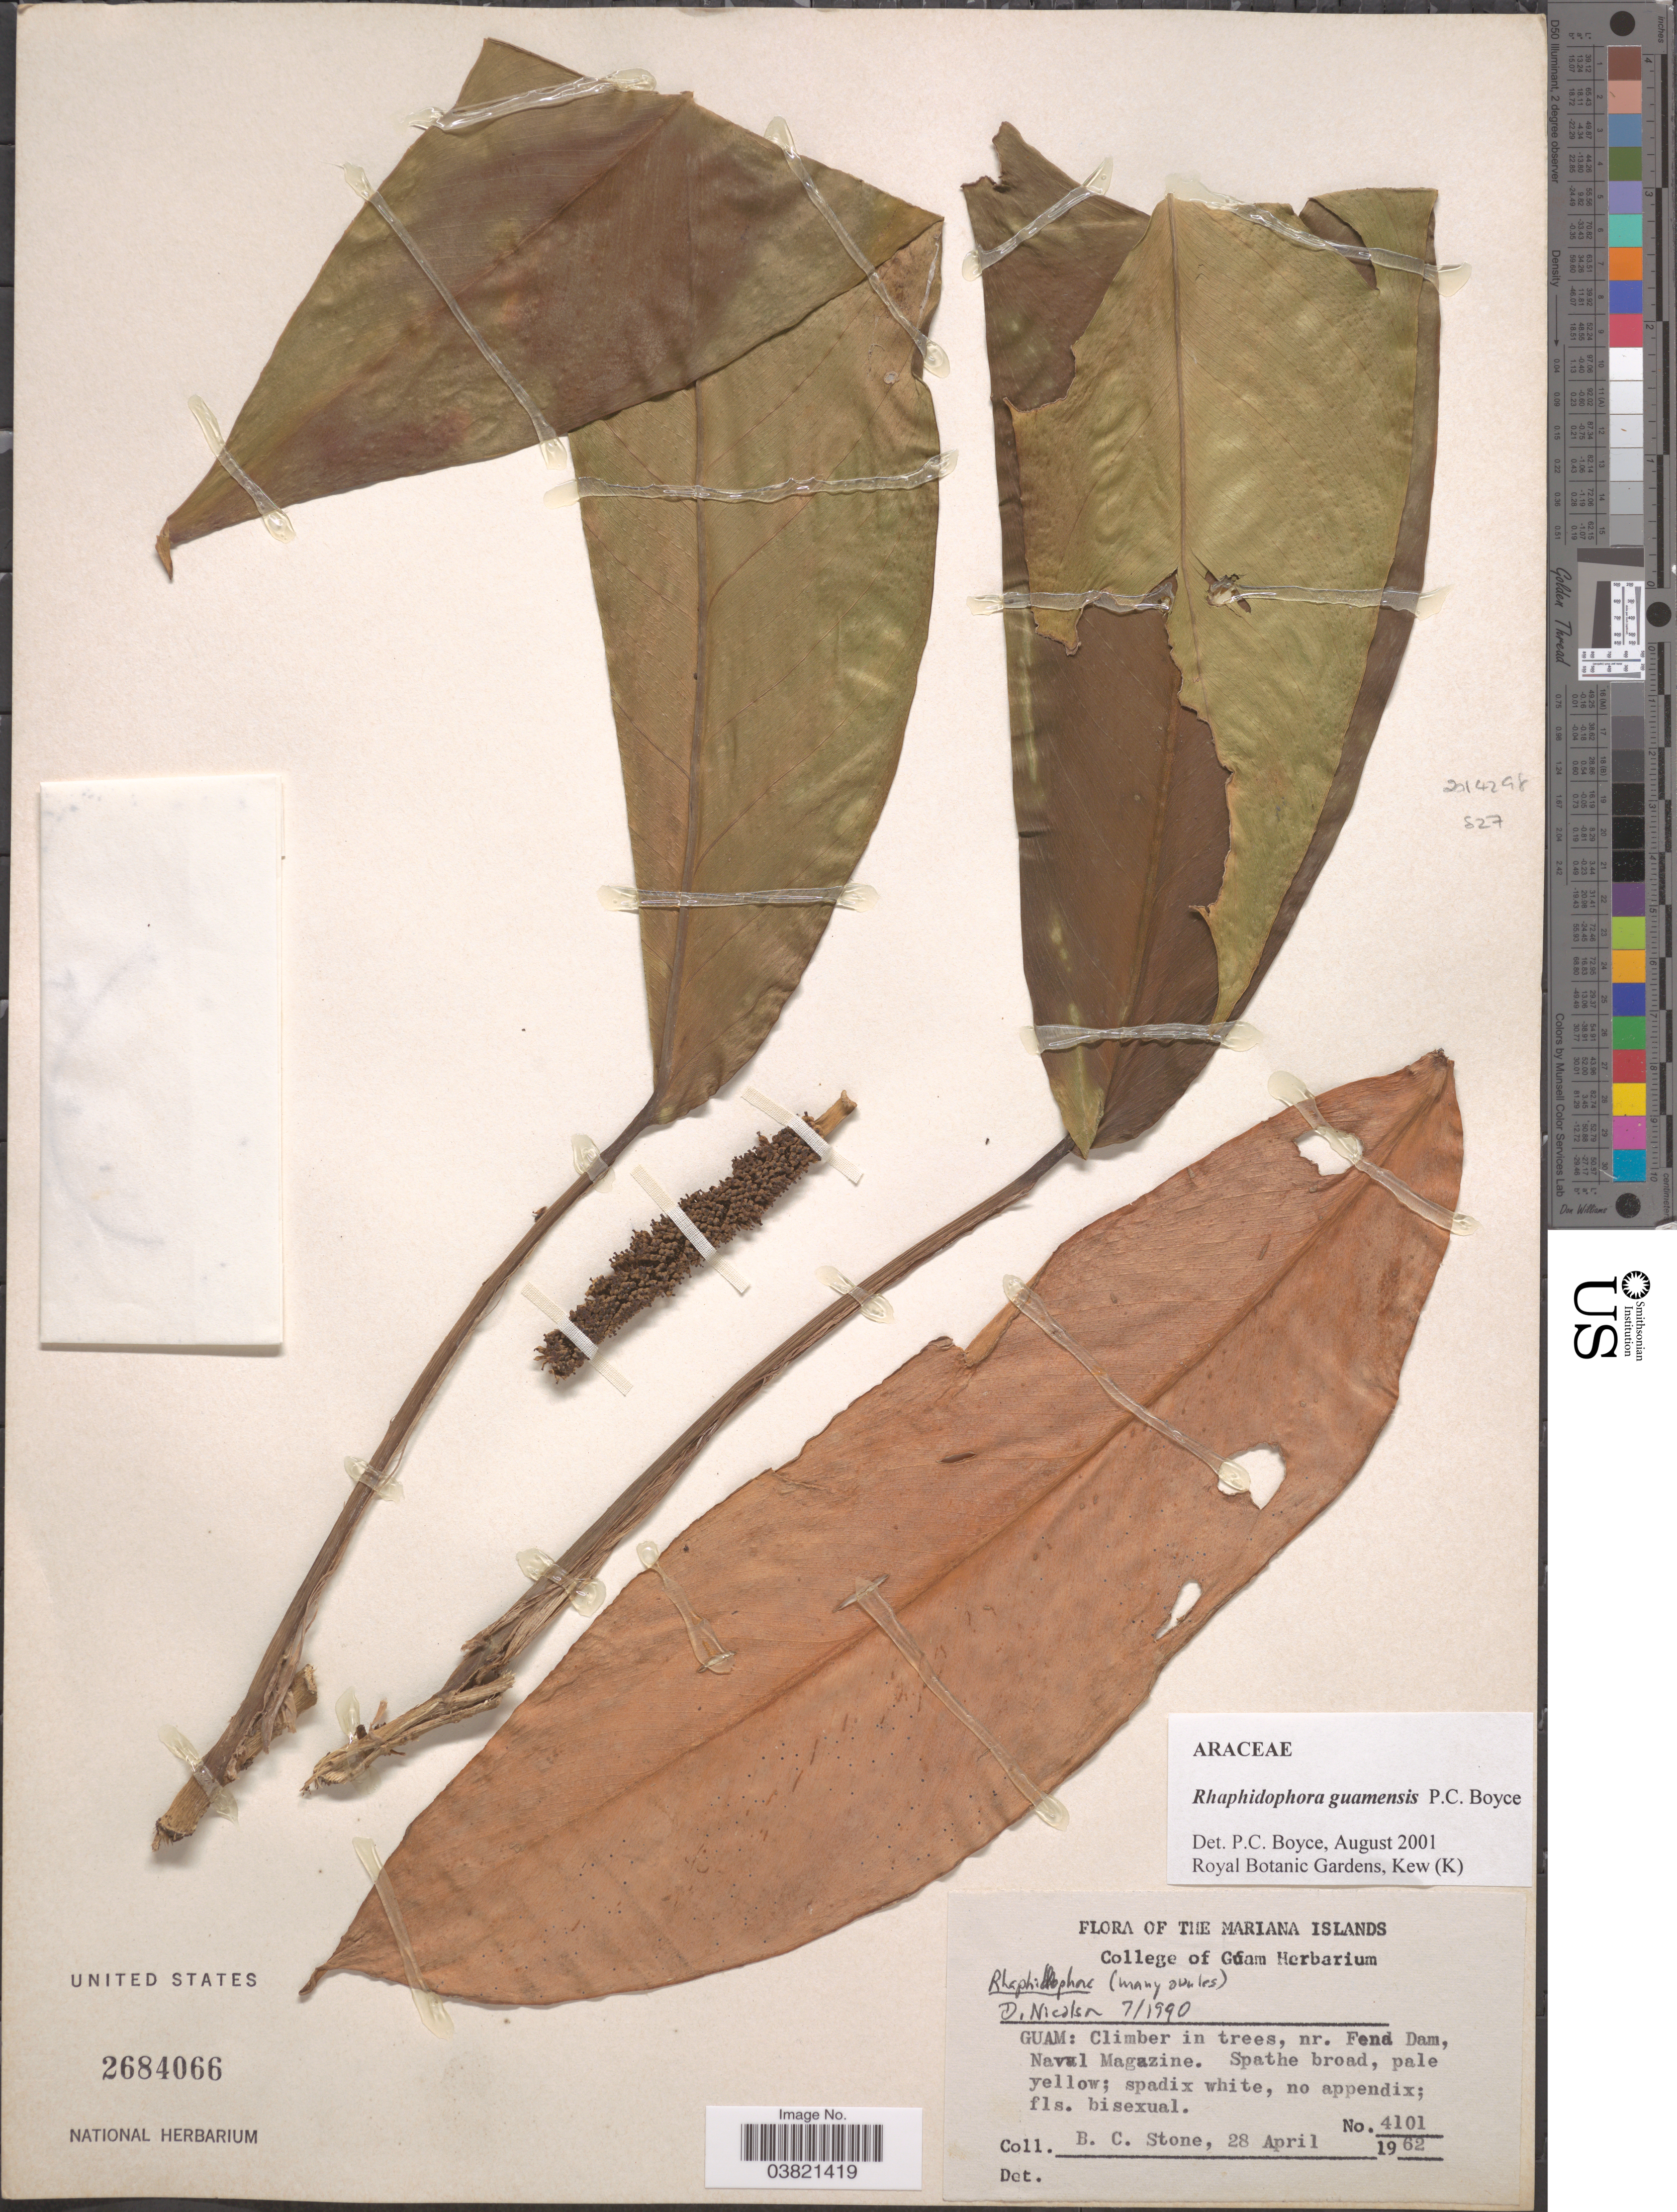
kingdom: Plantae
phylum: Tracheophyta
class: Liliopsida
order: Alismatales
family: Araceae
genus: Rhaphidophora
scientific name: Rhaphidophora guamensis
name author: P.C. Boyce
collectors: B. C. Stone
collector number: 4101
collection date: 1962-04-28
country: Guam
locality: The Mariana Islands. Nr. Fena [interpreted] Dam, Naval Magazine.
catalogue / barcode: US 2684066